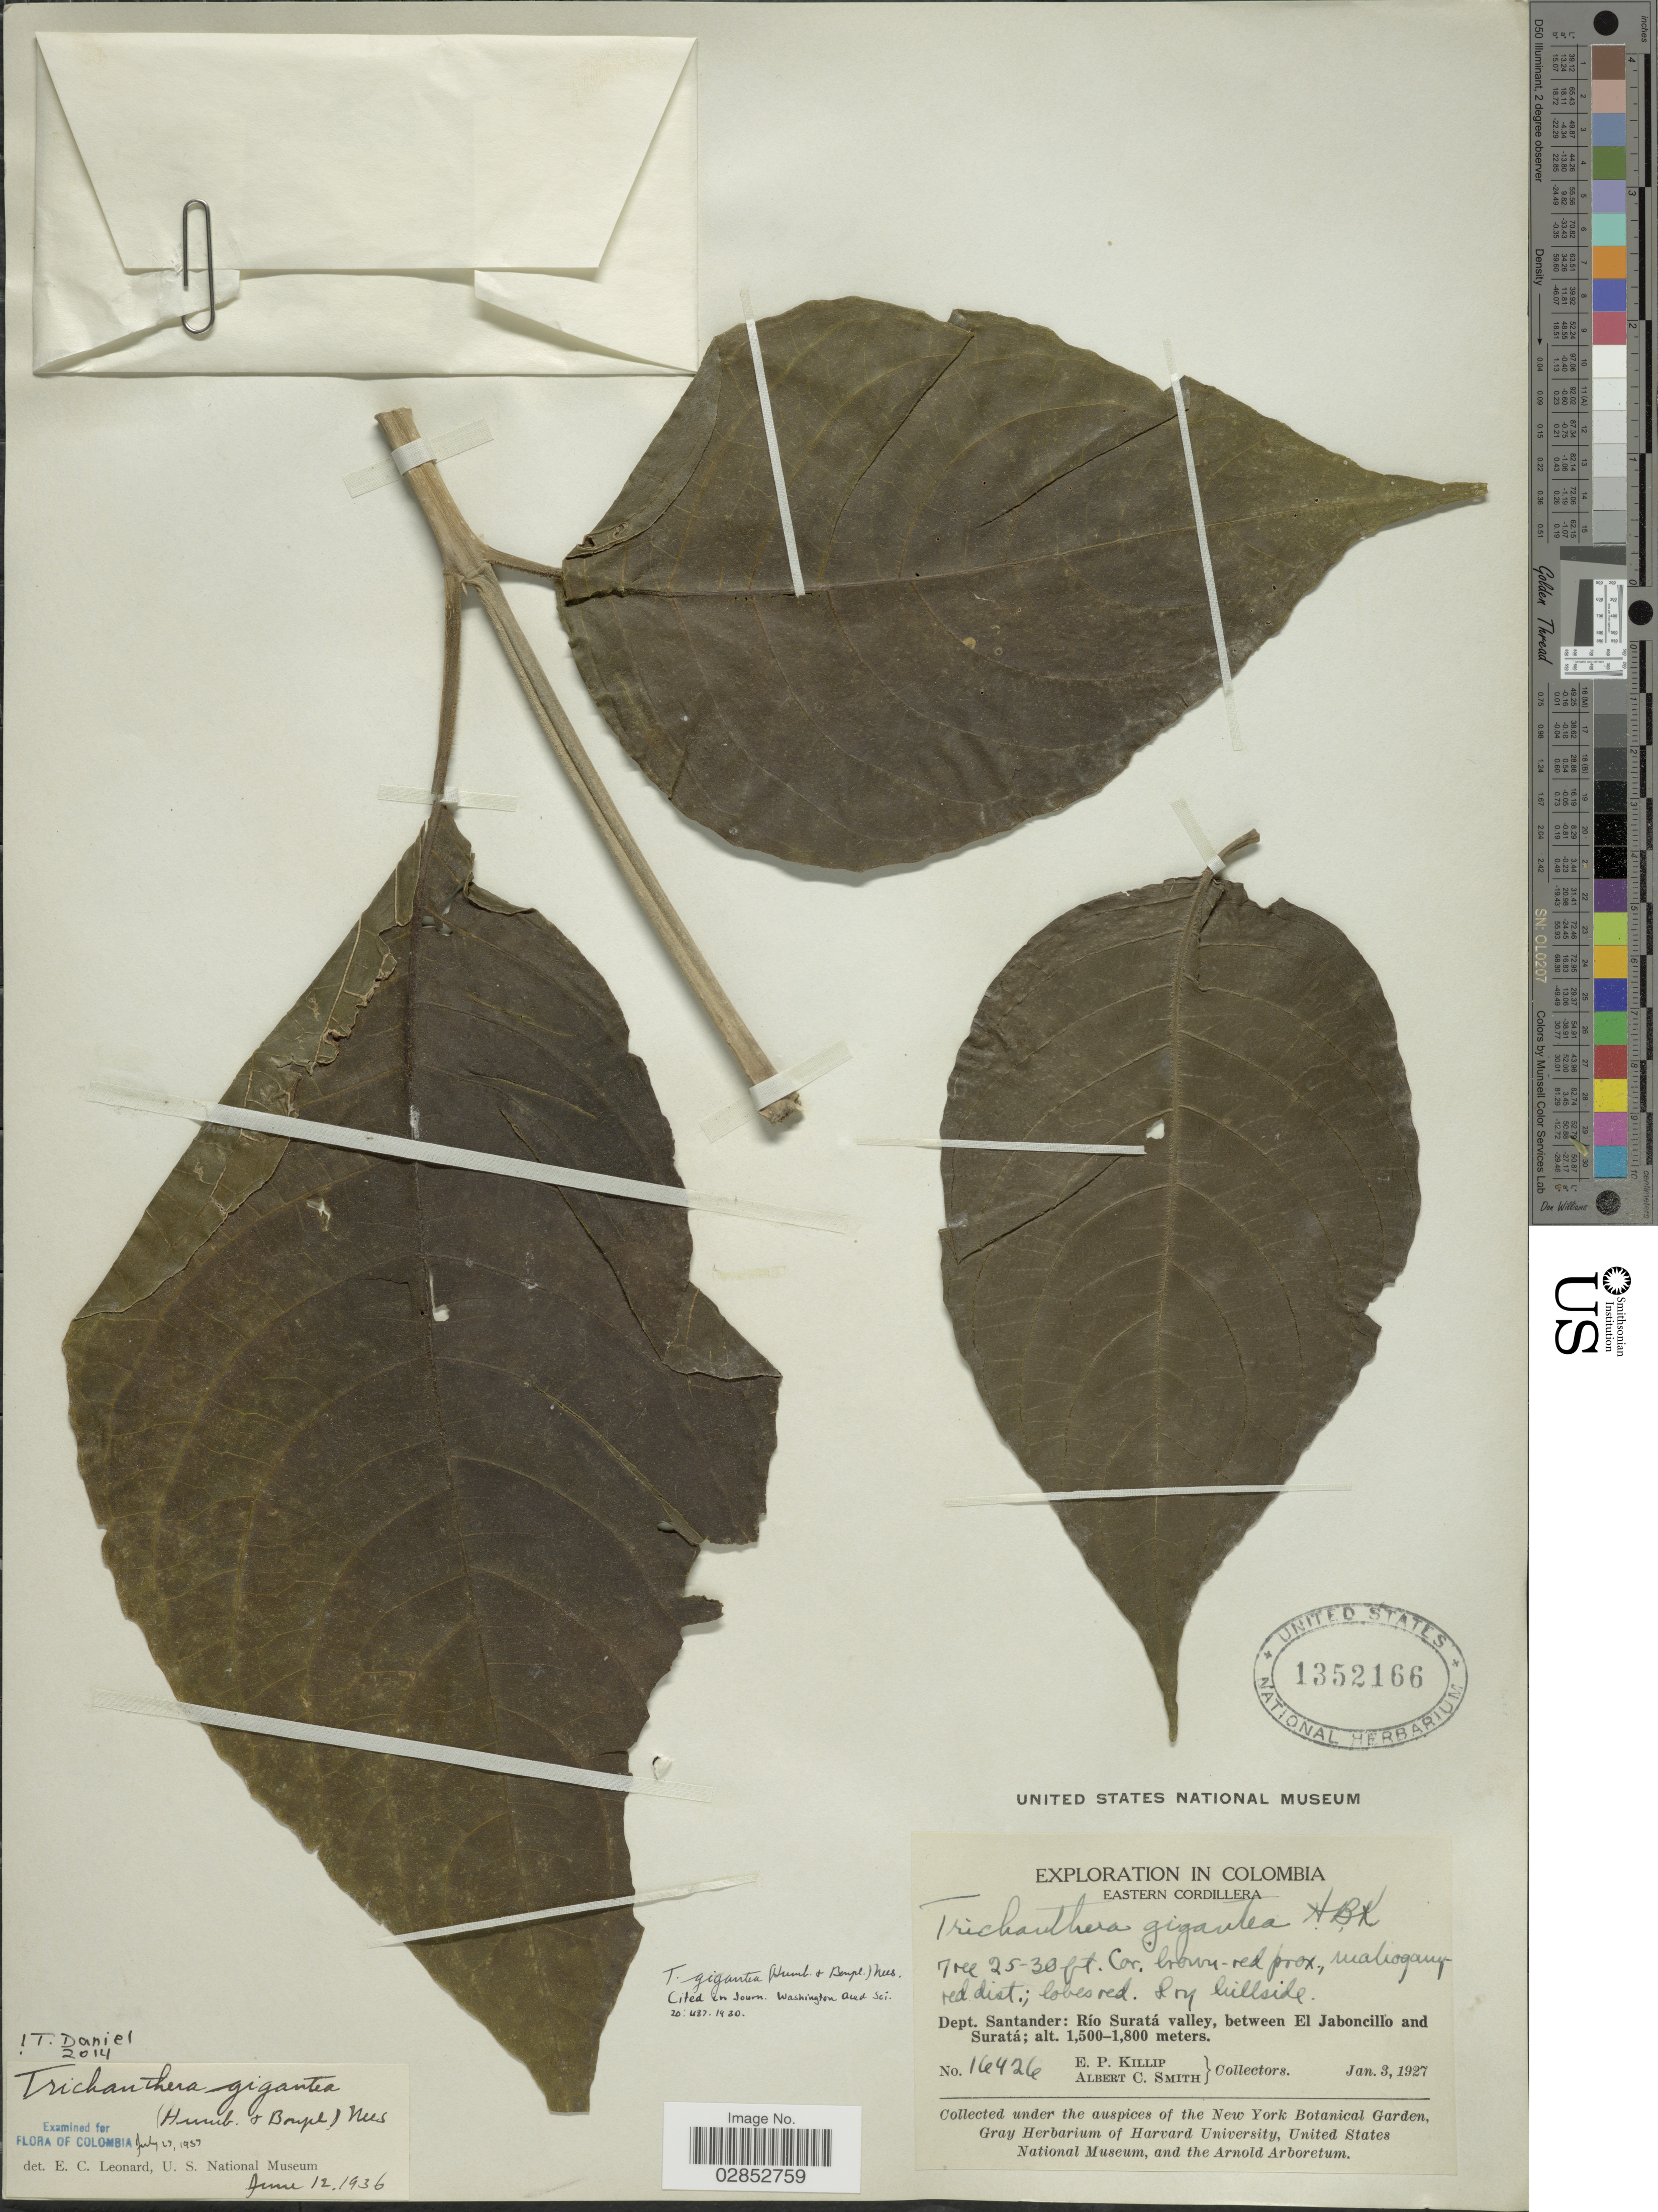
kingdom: Plantae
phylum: Tracheophyta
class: Magnoliopsida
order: Lamiales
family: Acanthaceae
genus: Trichanthera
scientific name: Trichanthera gigantea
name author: (Bonpl.) Nees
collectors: E. P. Killip & A. C. Smith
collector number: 16426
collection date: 1927-01-03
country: Colombia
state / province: Santander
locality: Eastern Cordillera. Dept. Santander: Río Suratá valley, between El Jaboncillo and Suratá.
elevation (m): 1500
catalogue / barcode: US 1352166